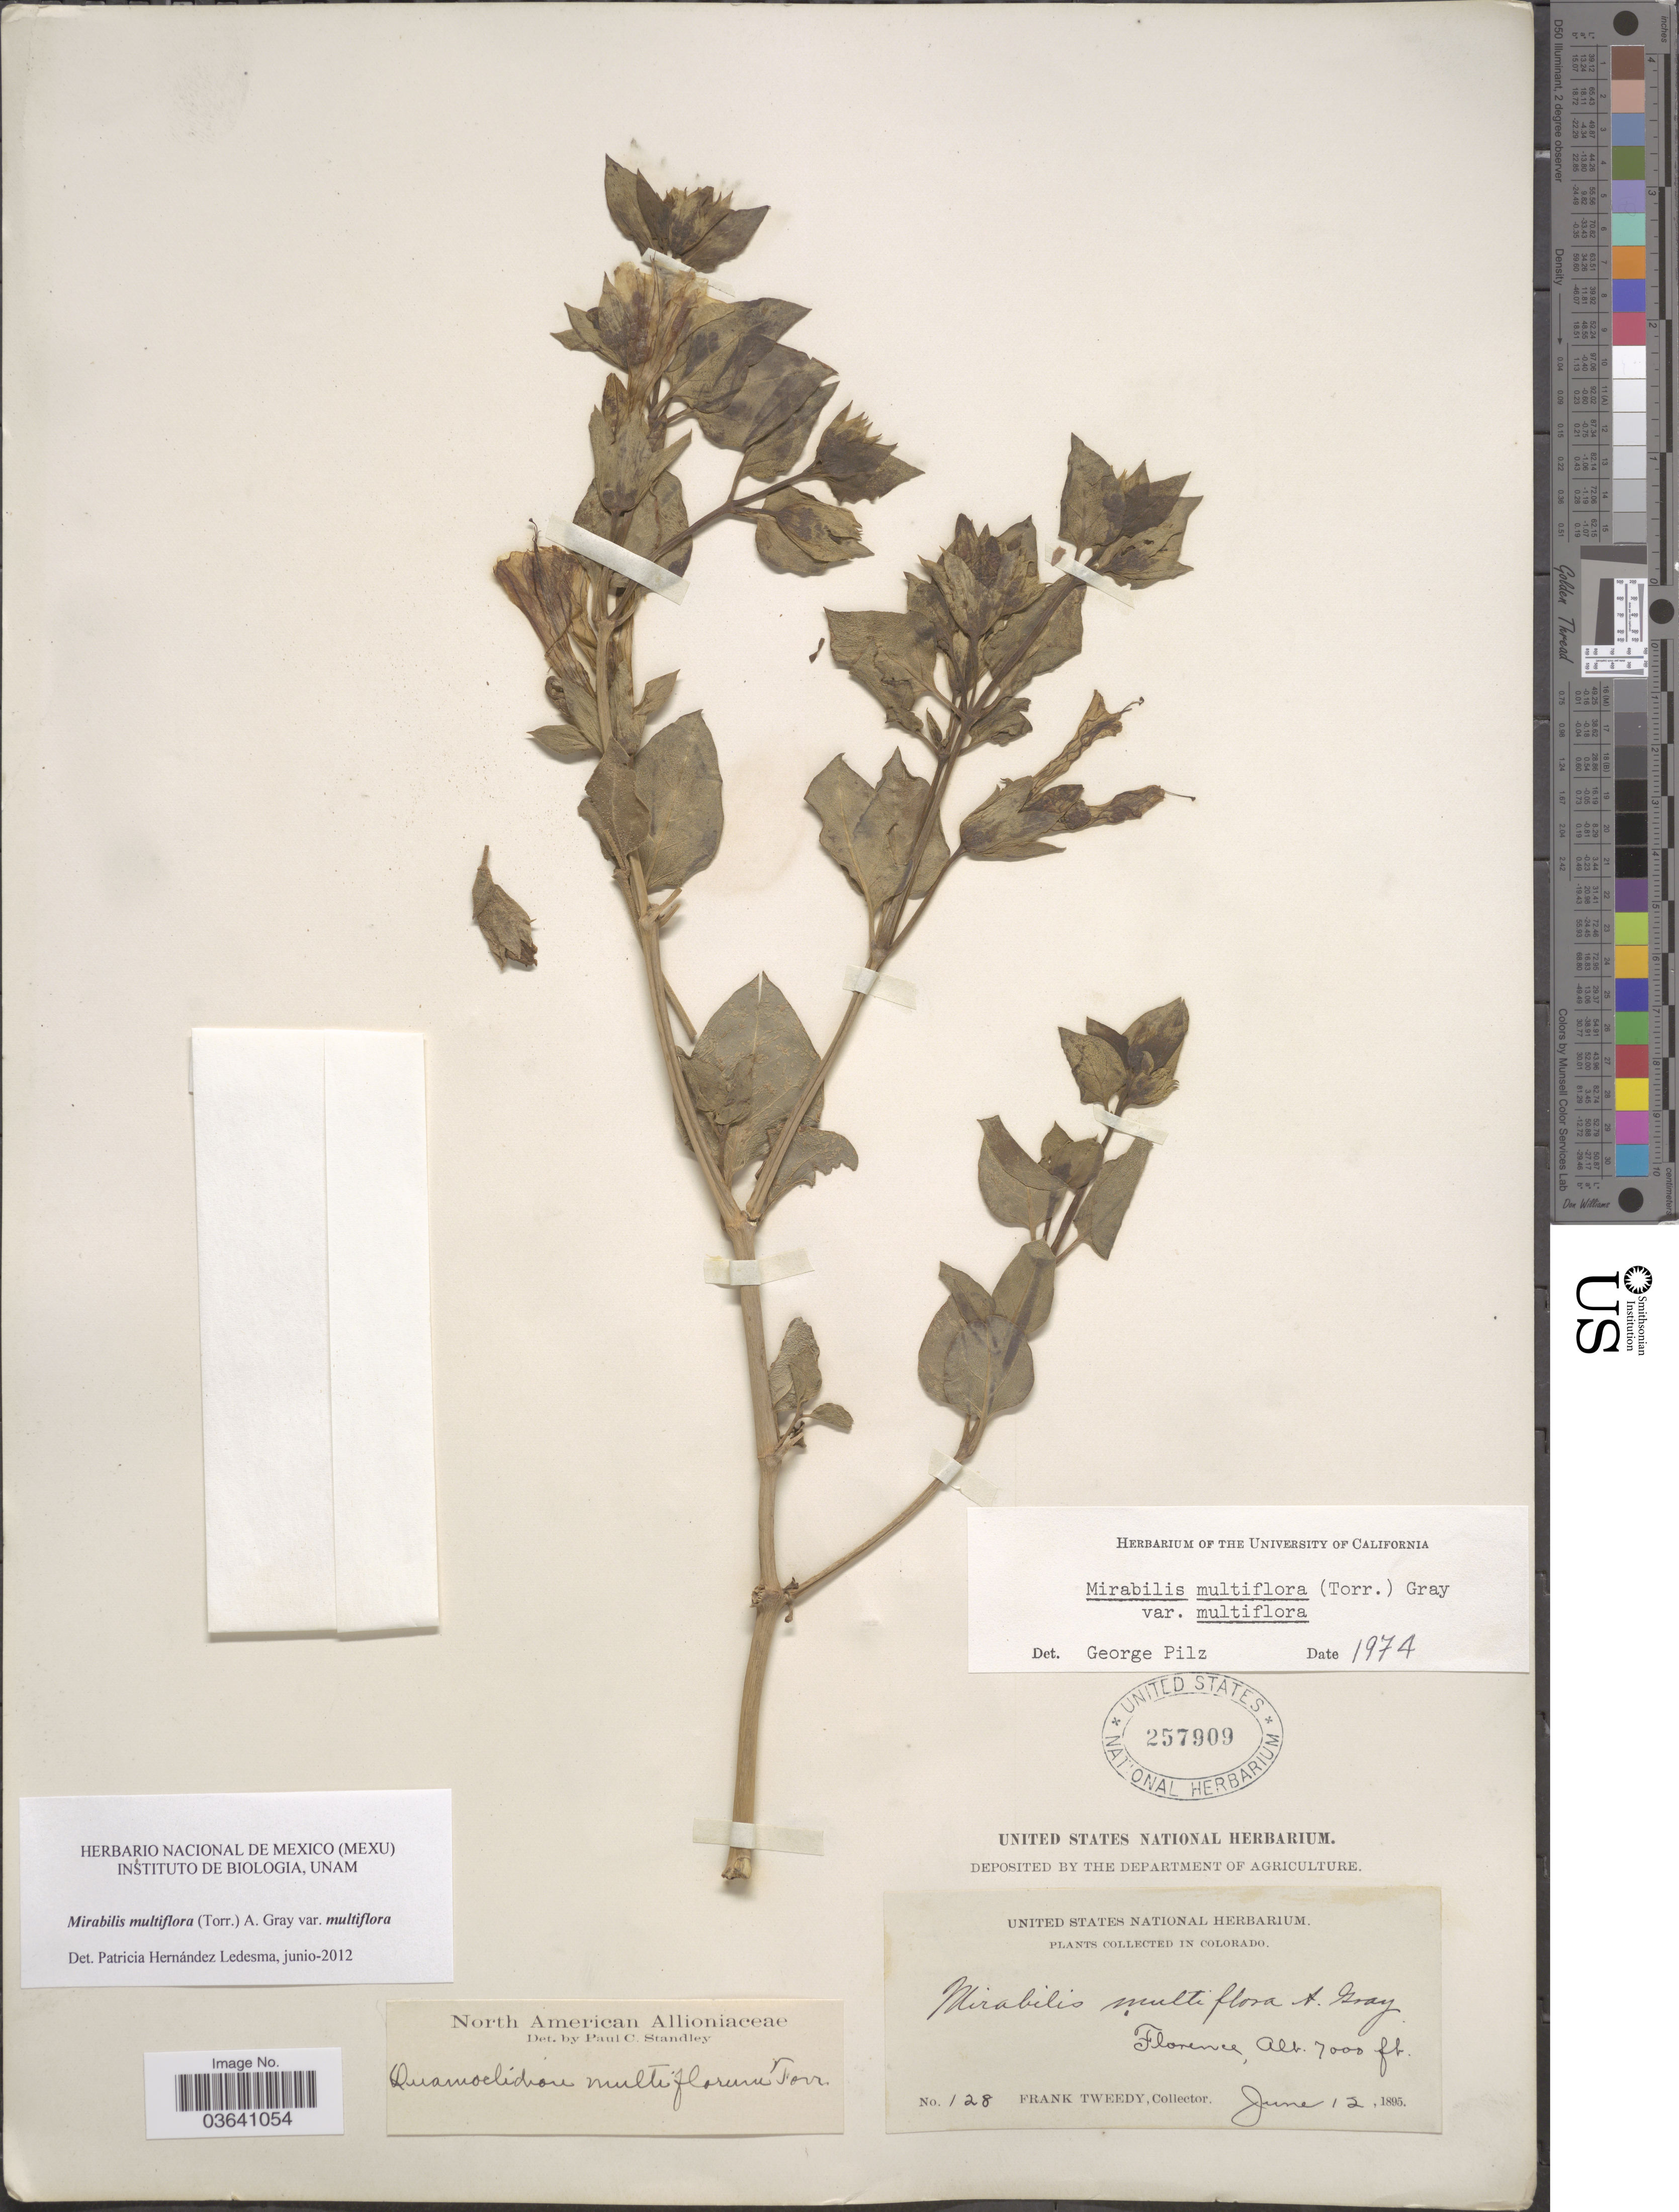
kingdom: Plantae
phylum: Tracheophyta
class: Magnoliopsida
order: Caryophyllales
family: Nyctaginaceae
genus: Mirabilis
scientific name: Mirabilis multiflora var. multiflora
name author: (Torr.) A. Gray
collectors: F. Tweedy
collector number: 128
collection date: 1895-06-12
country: United States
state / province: Colorado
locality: Florence.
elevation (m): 2134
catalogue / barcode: US 257909